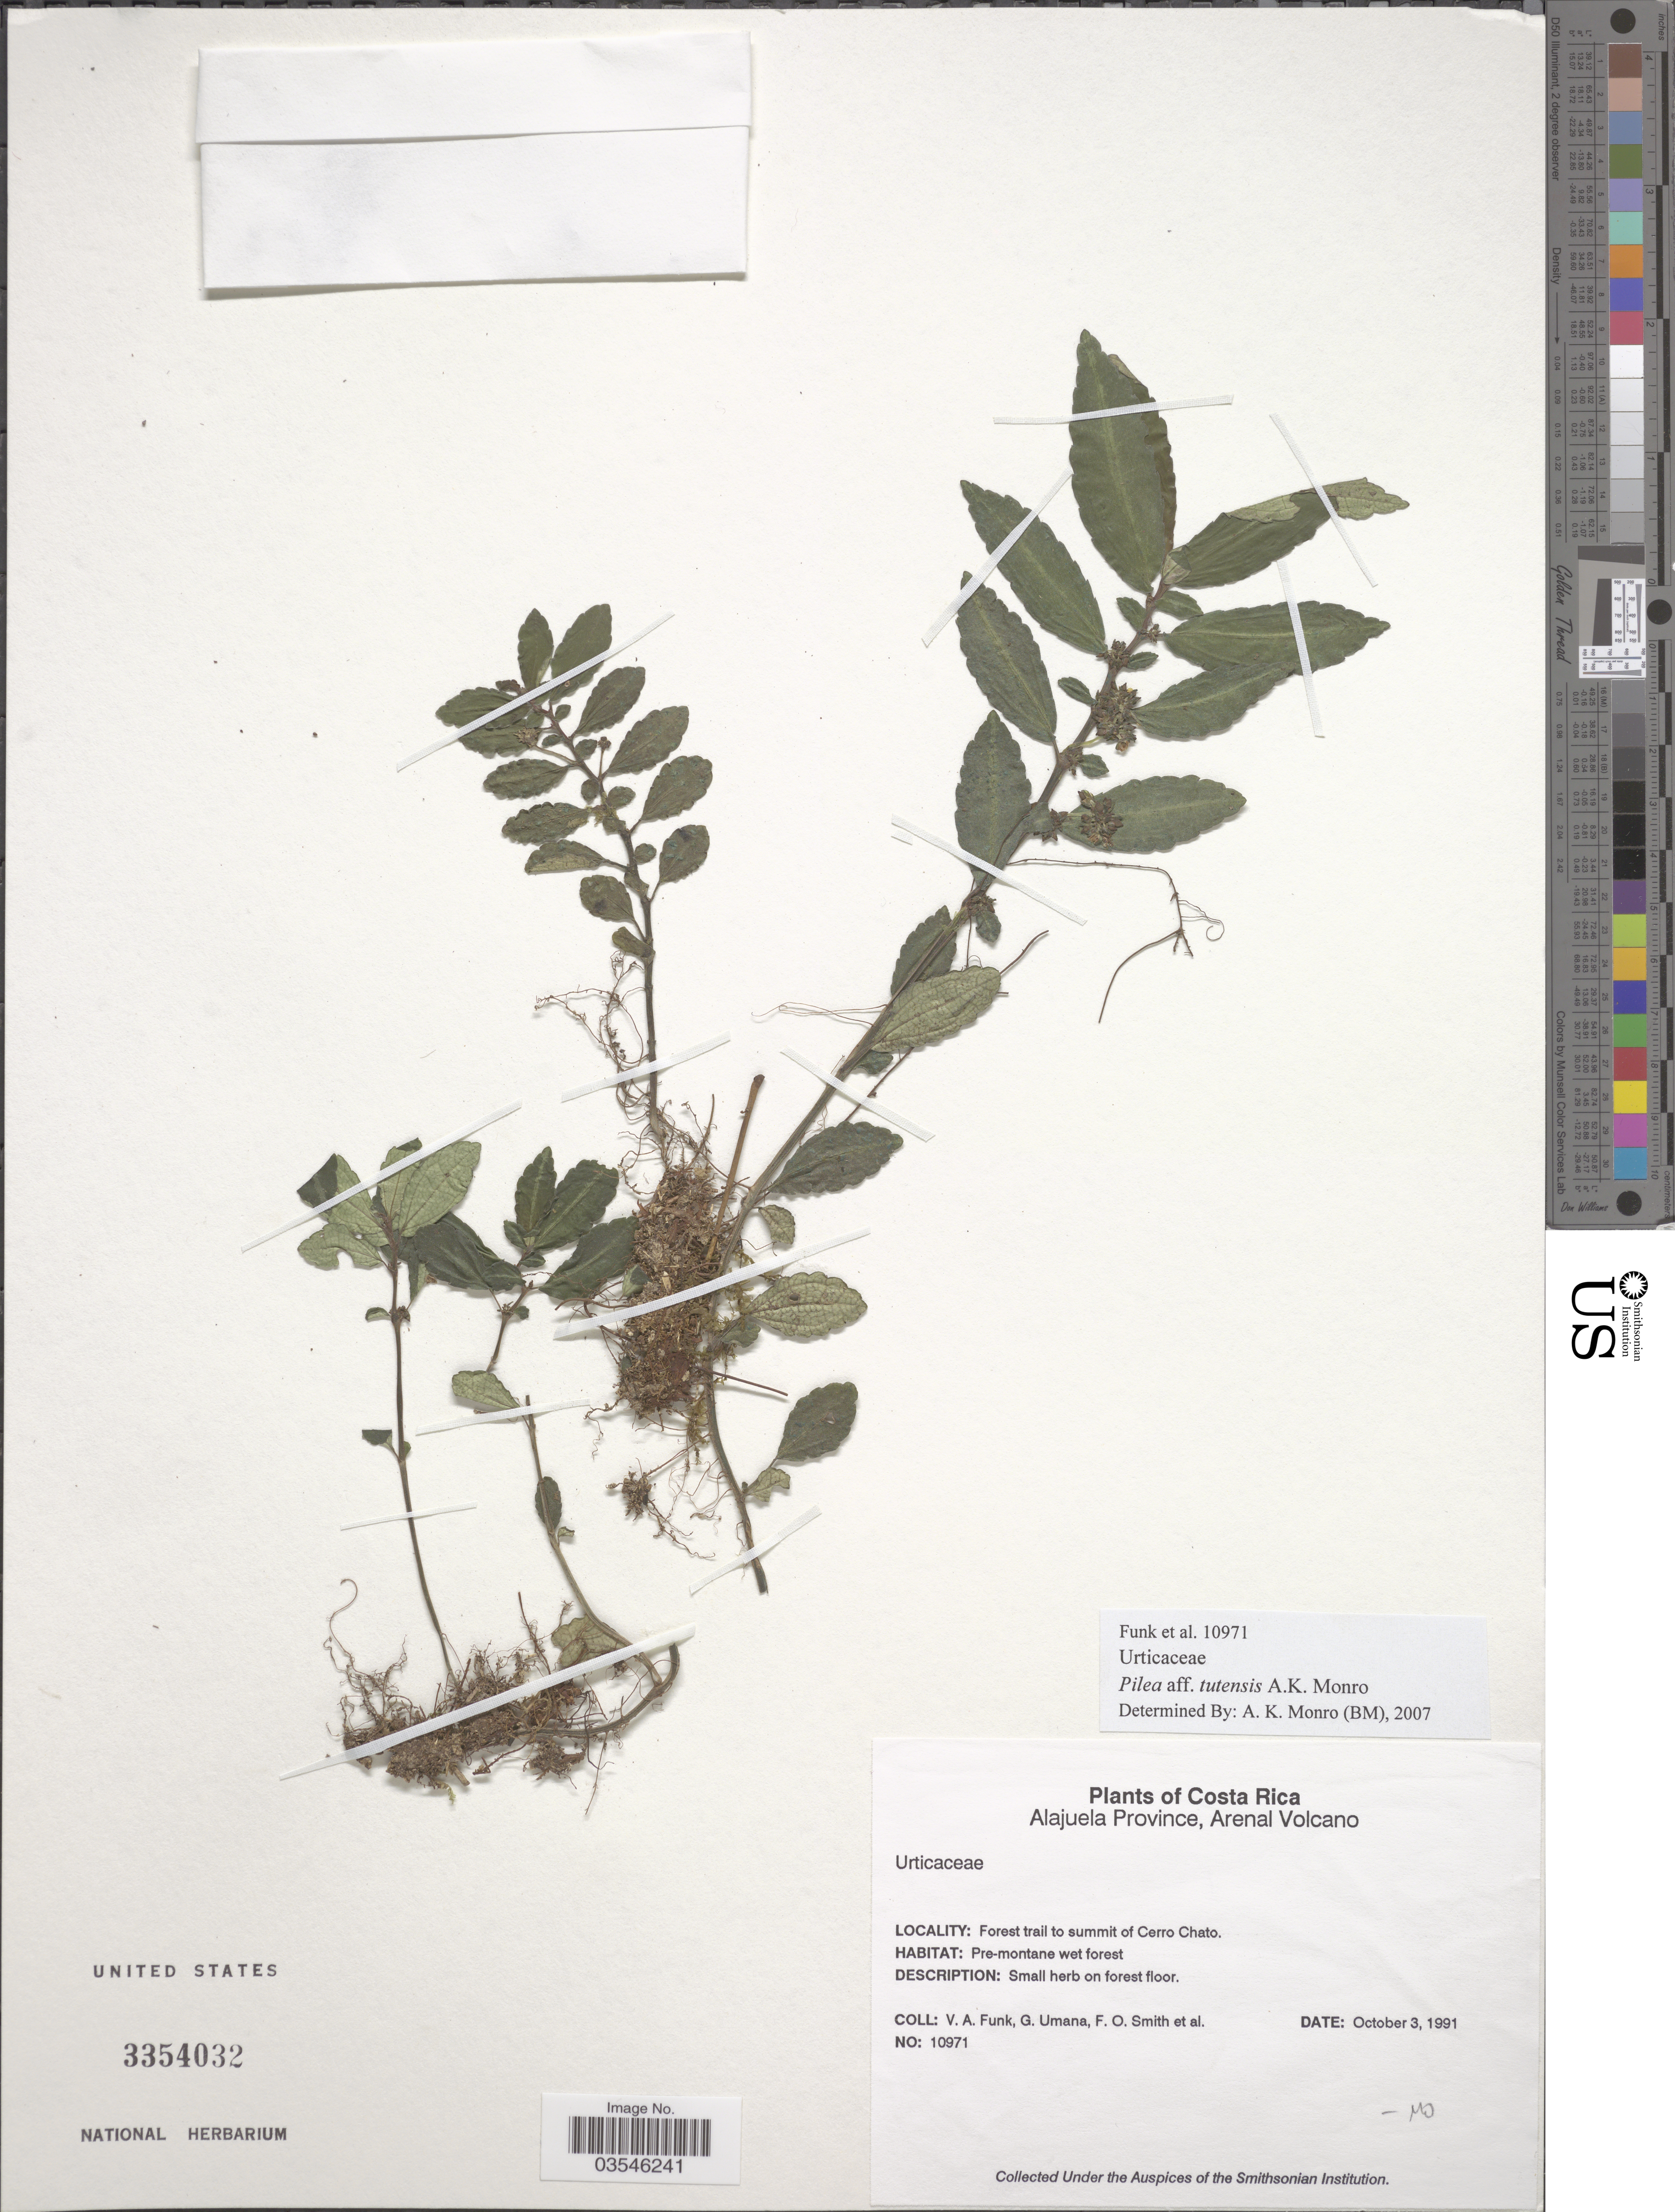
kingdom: Plantae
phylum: Tracheophyta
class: Magnoliopsida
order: Rosales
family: Urticaceae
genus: Pilea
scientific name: Pilea tutensis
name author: A. K. Monro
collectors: V. Funk, G. Umana, F. Smith & et al.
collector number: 10971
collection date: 1991-10-03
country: Costa Rica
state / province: Alajuela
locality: Alajuela Province, Arenal Volcano. Forest trail to summit of Cerro Chato.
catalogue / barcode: US 3354032